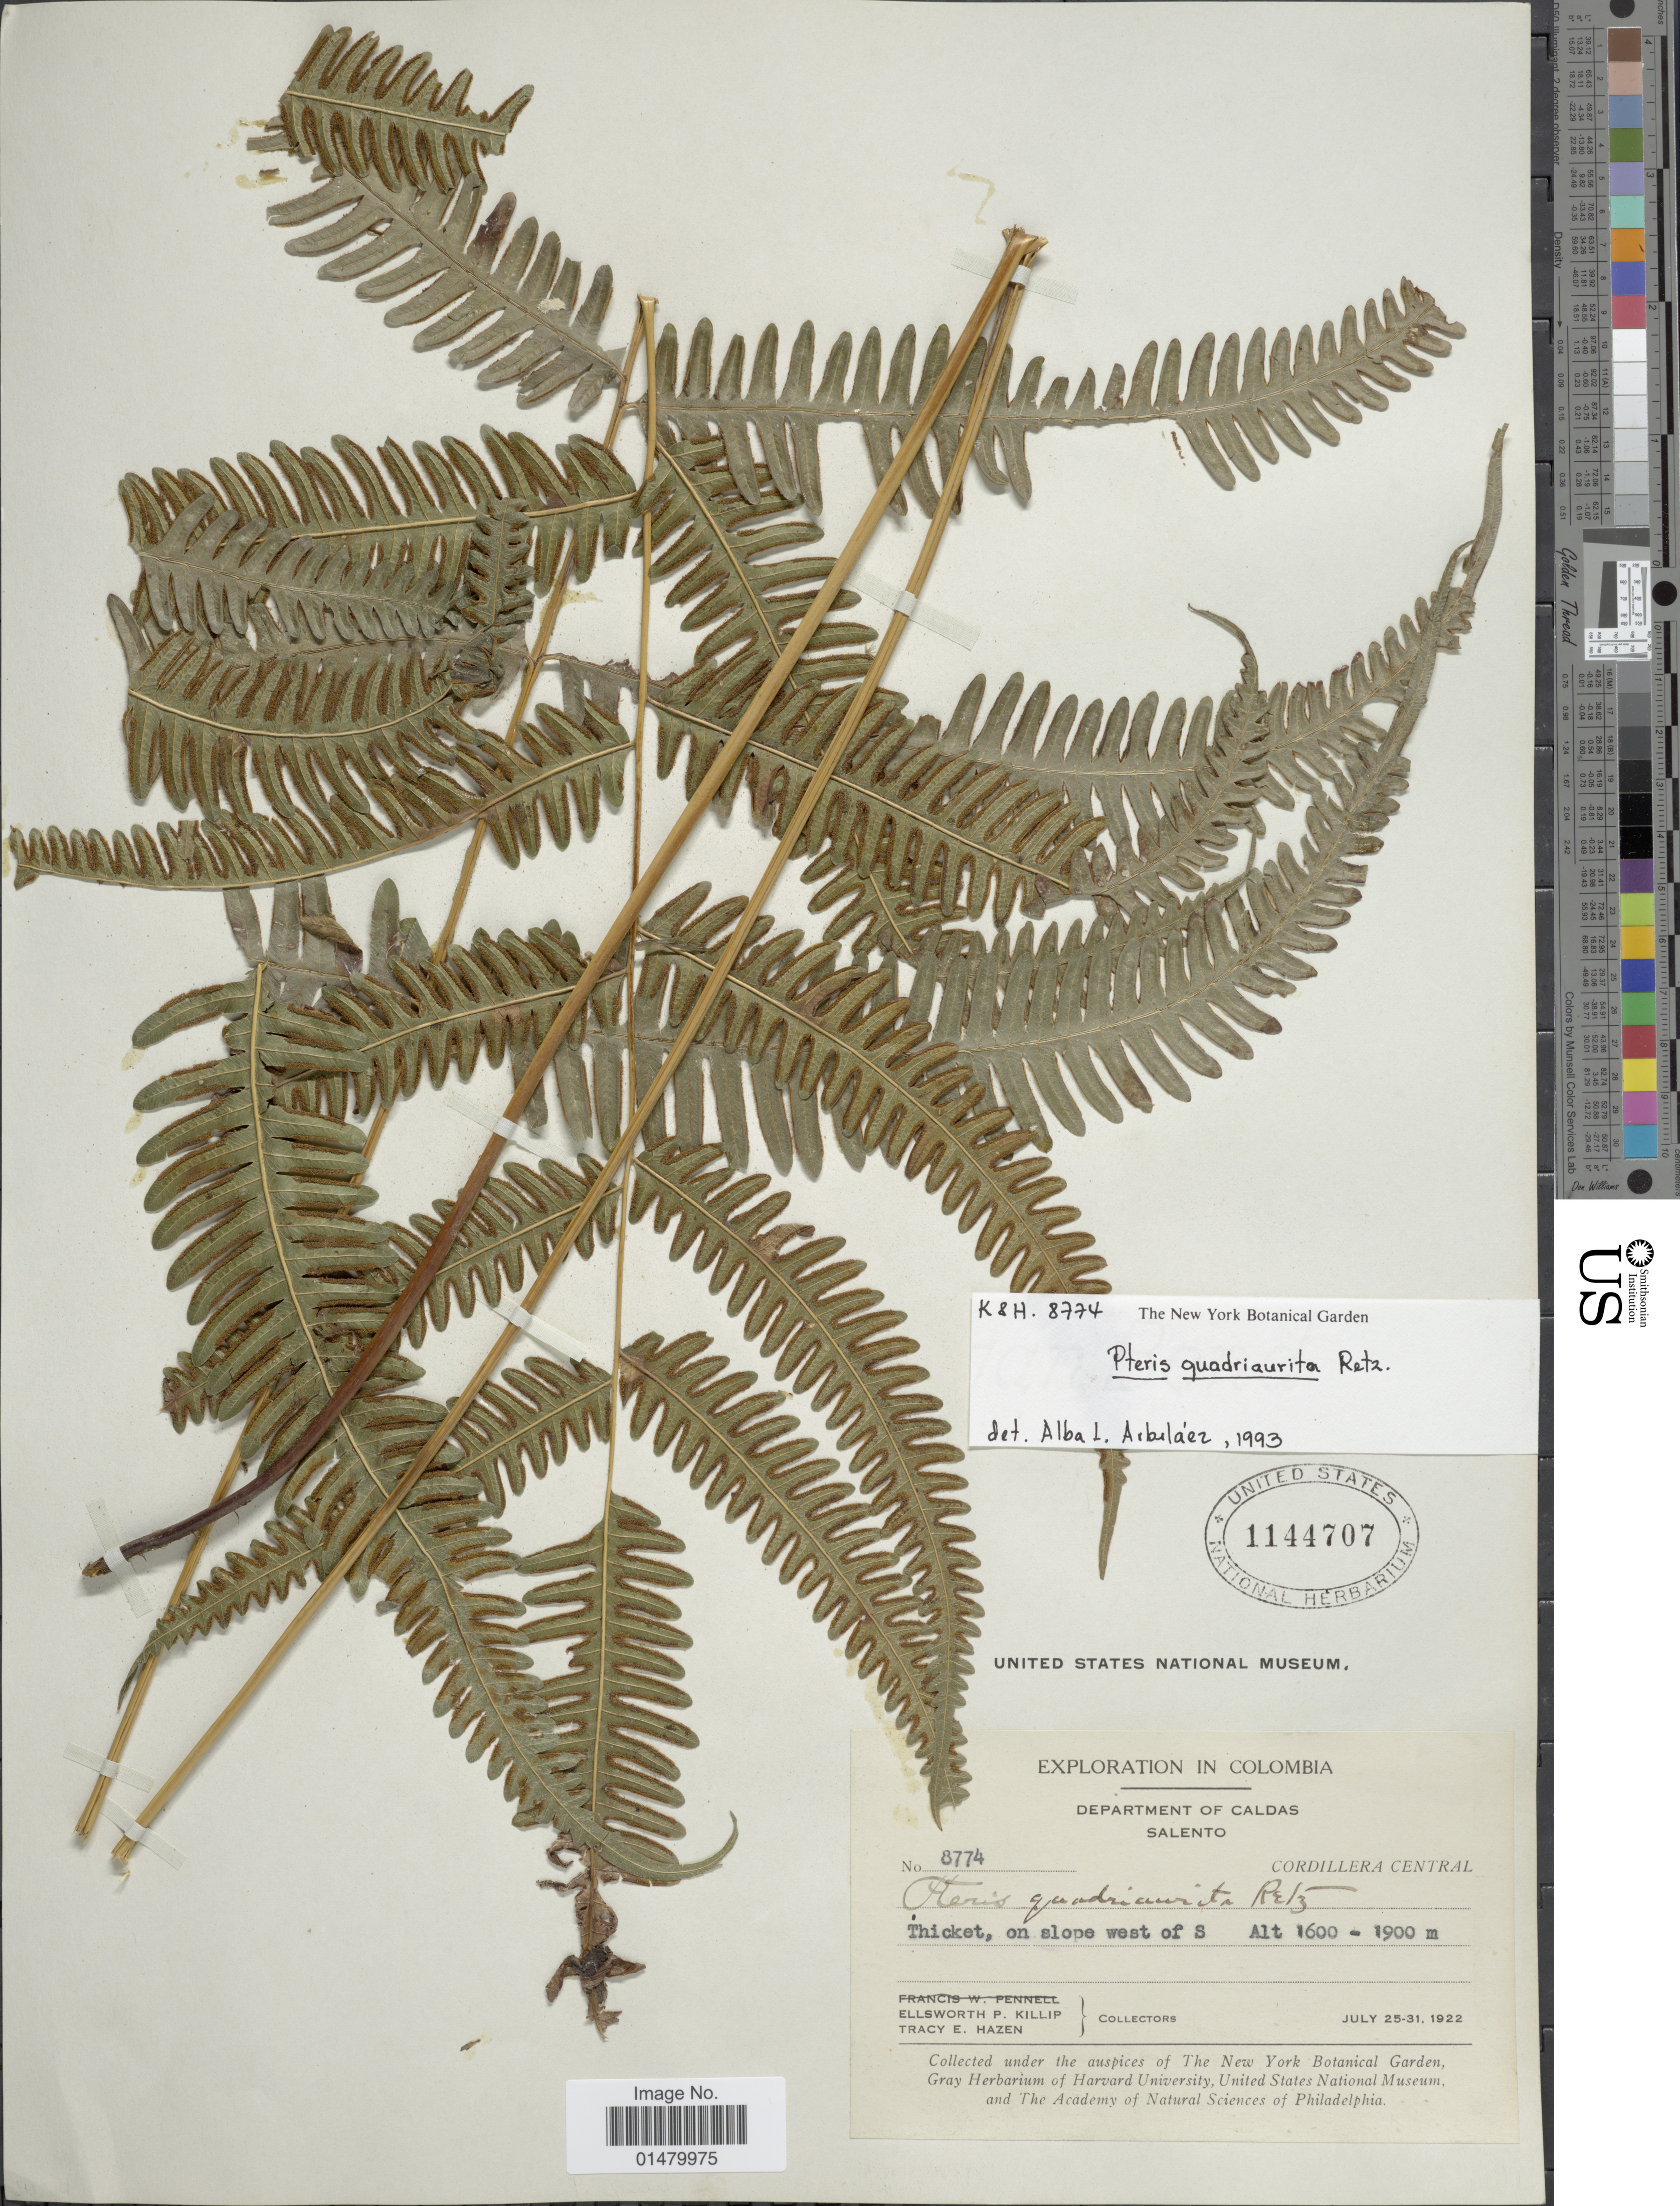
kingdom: Plantae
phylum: Tracheophyta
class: Polypodiopsida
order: Polypodiales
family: Pteridaceae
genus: Pteris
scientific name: Pteris quadriaurita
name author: Retz.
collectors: E. P. Killip & T. E. Hazen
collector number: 8774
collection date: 1922-07-25/1922-07-31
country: Colombia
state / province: Caldas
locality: Department of Caldas. Salento. Cordillera Central. On slope west of S.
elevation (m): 1600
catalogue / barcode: US 1144707